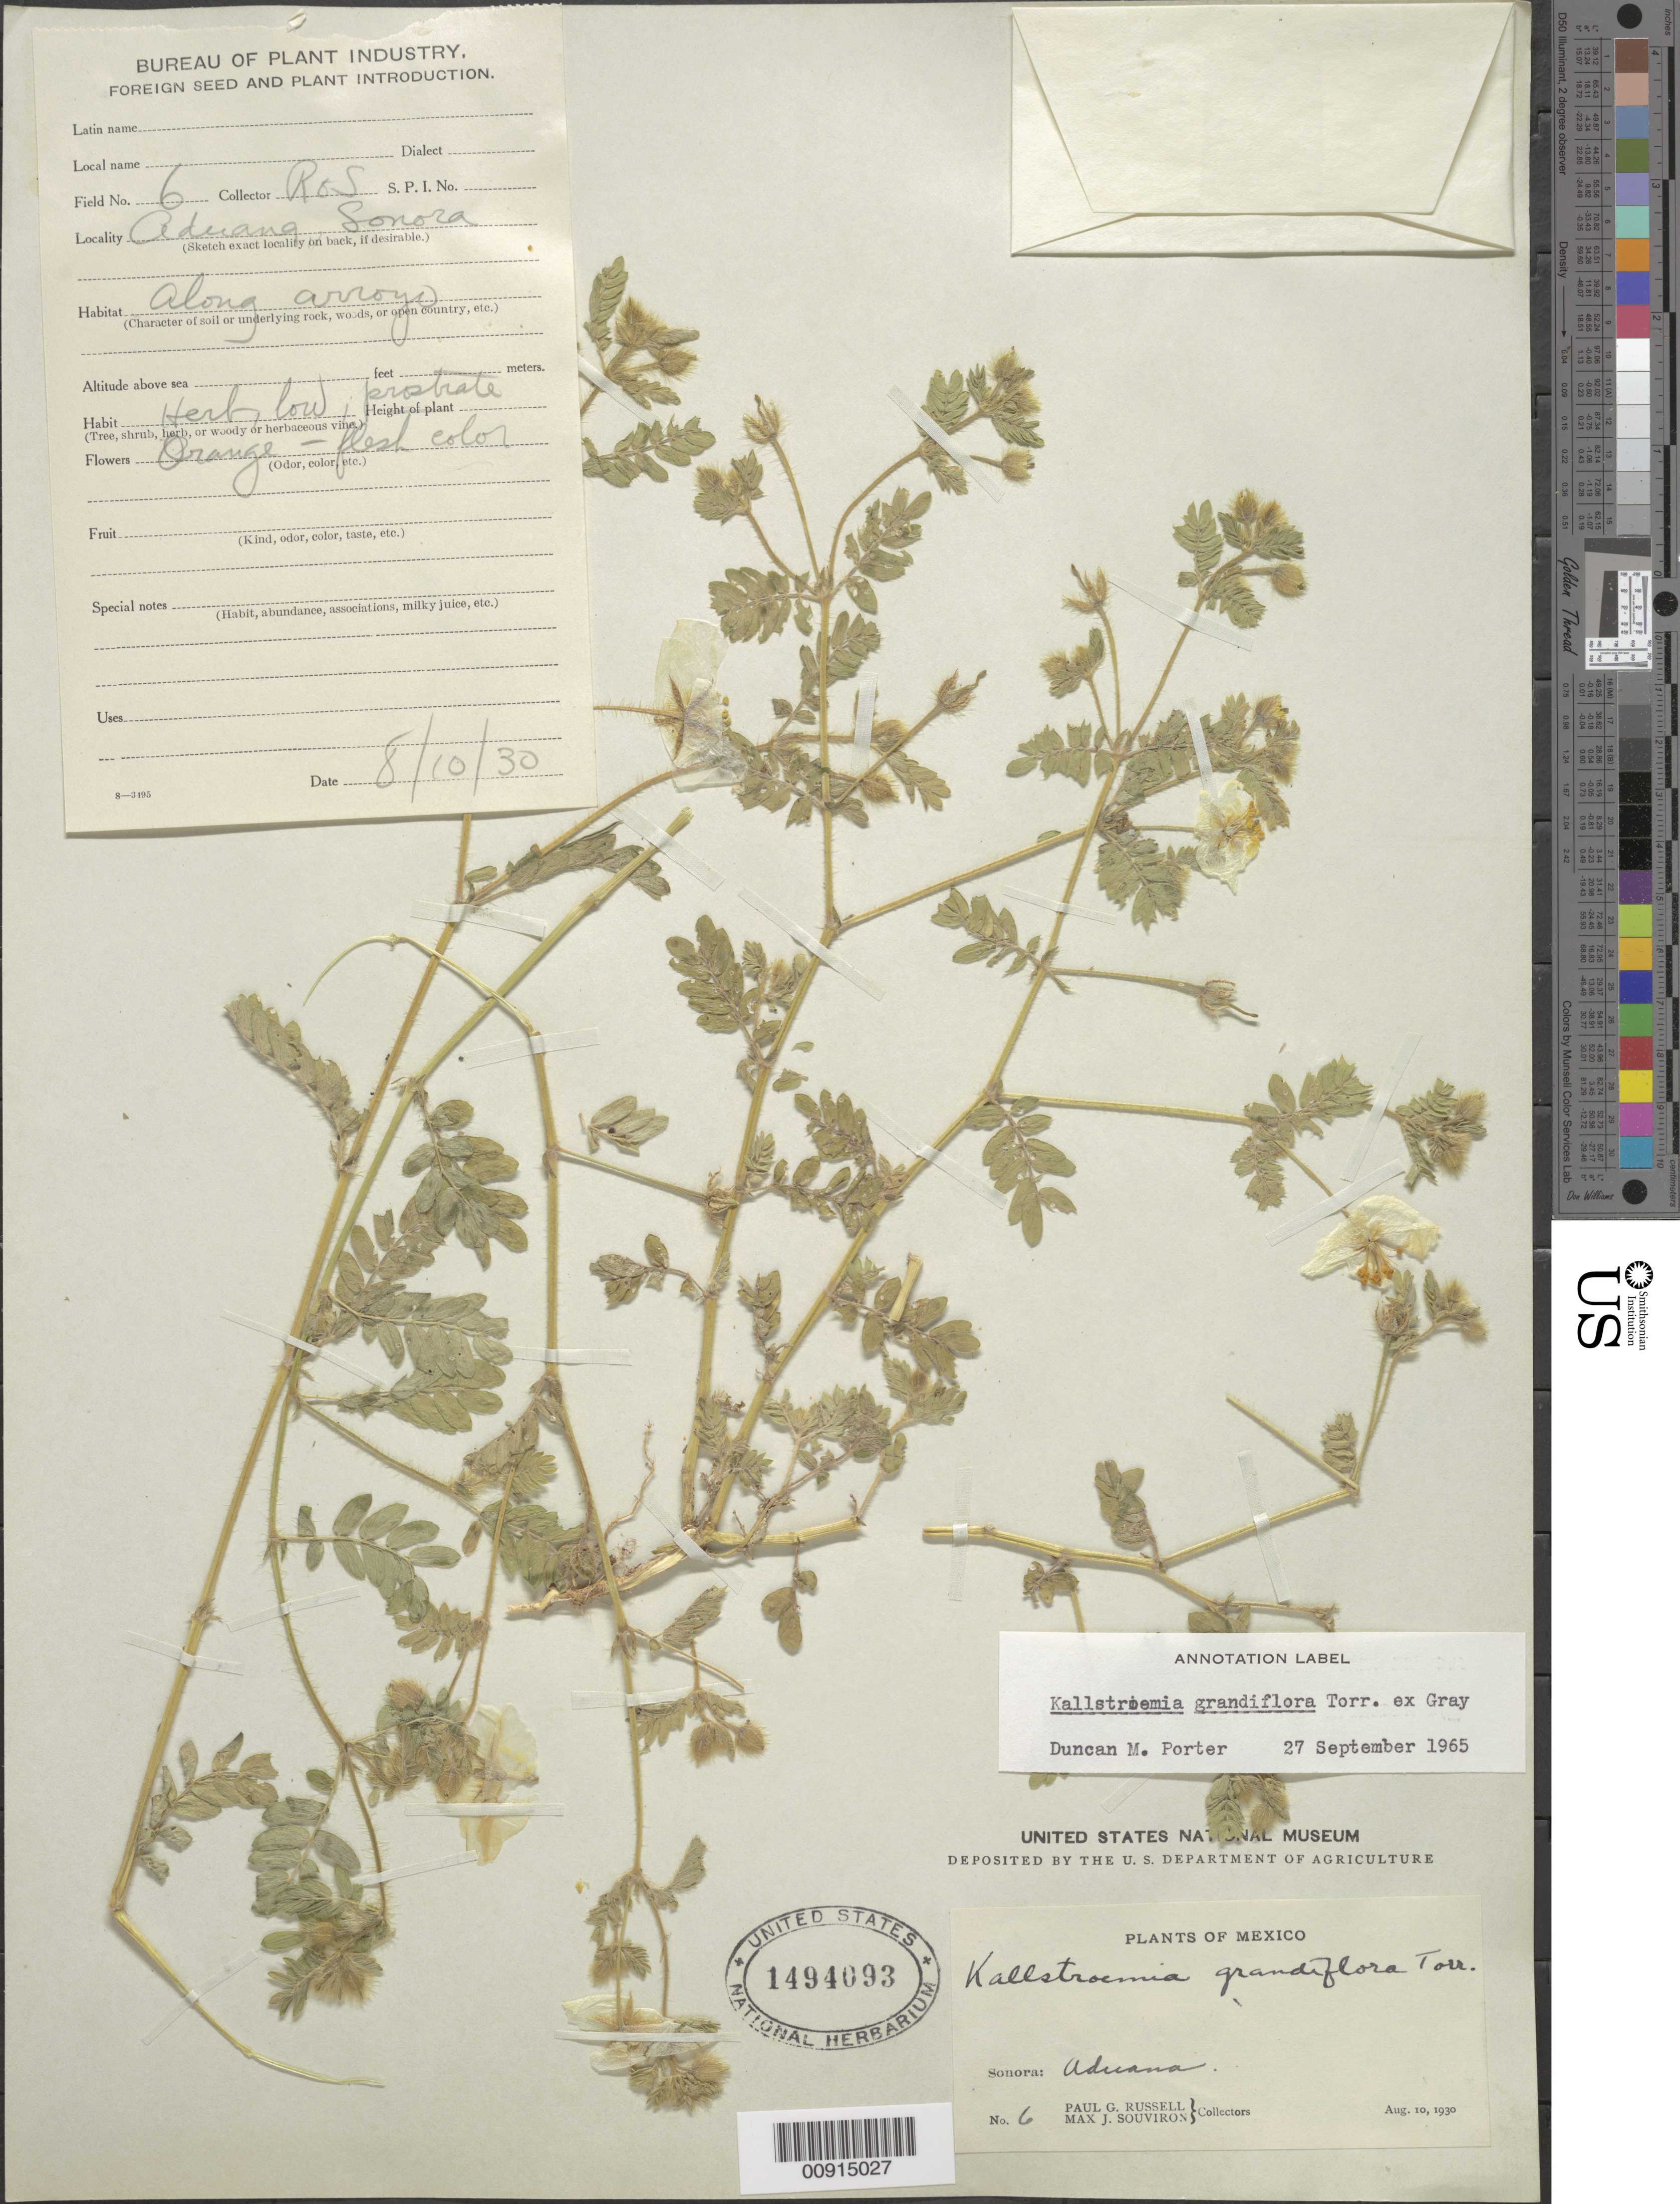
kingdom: Plantae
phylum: Tracheophyta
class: Magnoliopsida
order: Zygophyllales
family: Zygophyllaceae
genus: Kallstroemia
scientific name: Kallstroemia grandiflora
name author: Torr. ex A. Gray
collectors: P. G. Russell & M. J. Souviron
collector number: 6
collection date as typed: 10 Aug 1930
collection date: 1930-08-10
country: Mexico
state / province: Sonora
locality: Sonora: Aduana.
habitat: Along arroyo.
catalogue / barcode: US 1494093